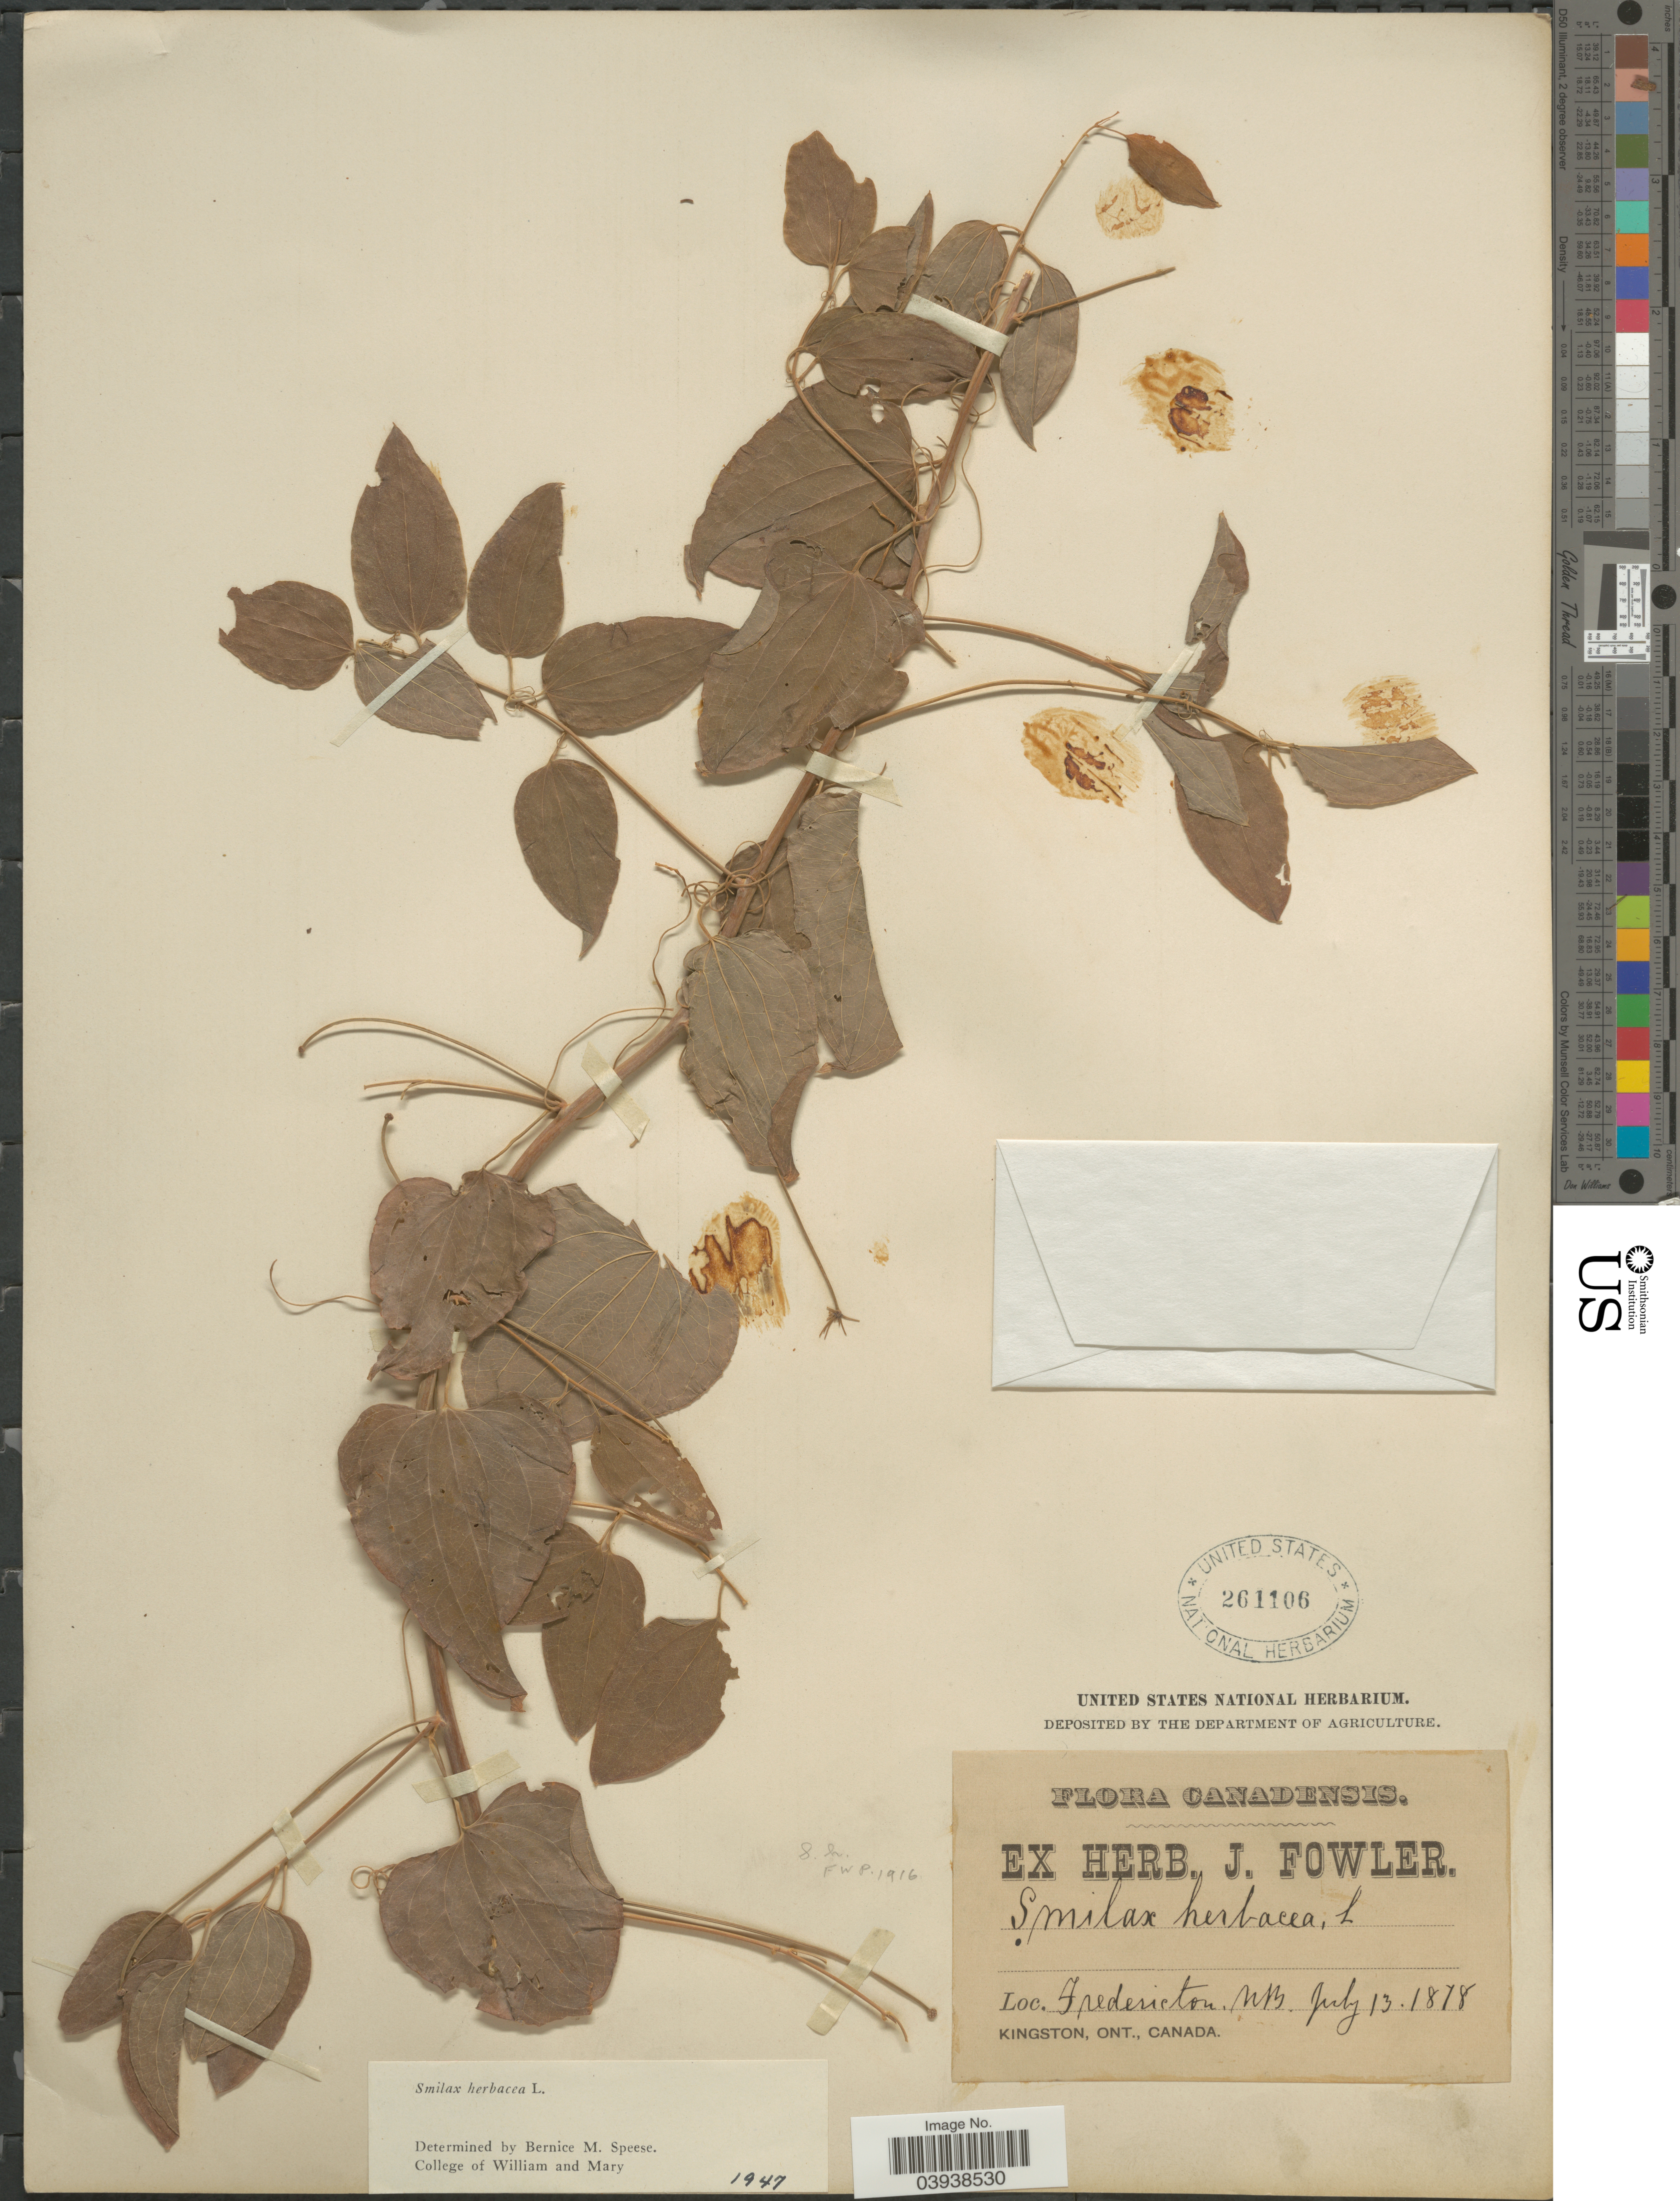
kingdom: Plantae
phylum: Tracheophyta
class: Liliopsida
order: Liliales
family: Smilacaceae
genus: Smilax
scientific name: Smilax herbacea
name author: L.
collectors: J. Fowler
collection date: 1878-07-13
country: Canada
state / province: New Brunswick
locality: Fredericton.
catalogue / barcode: US 261106